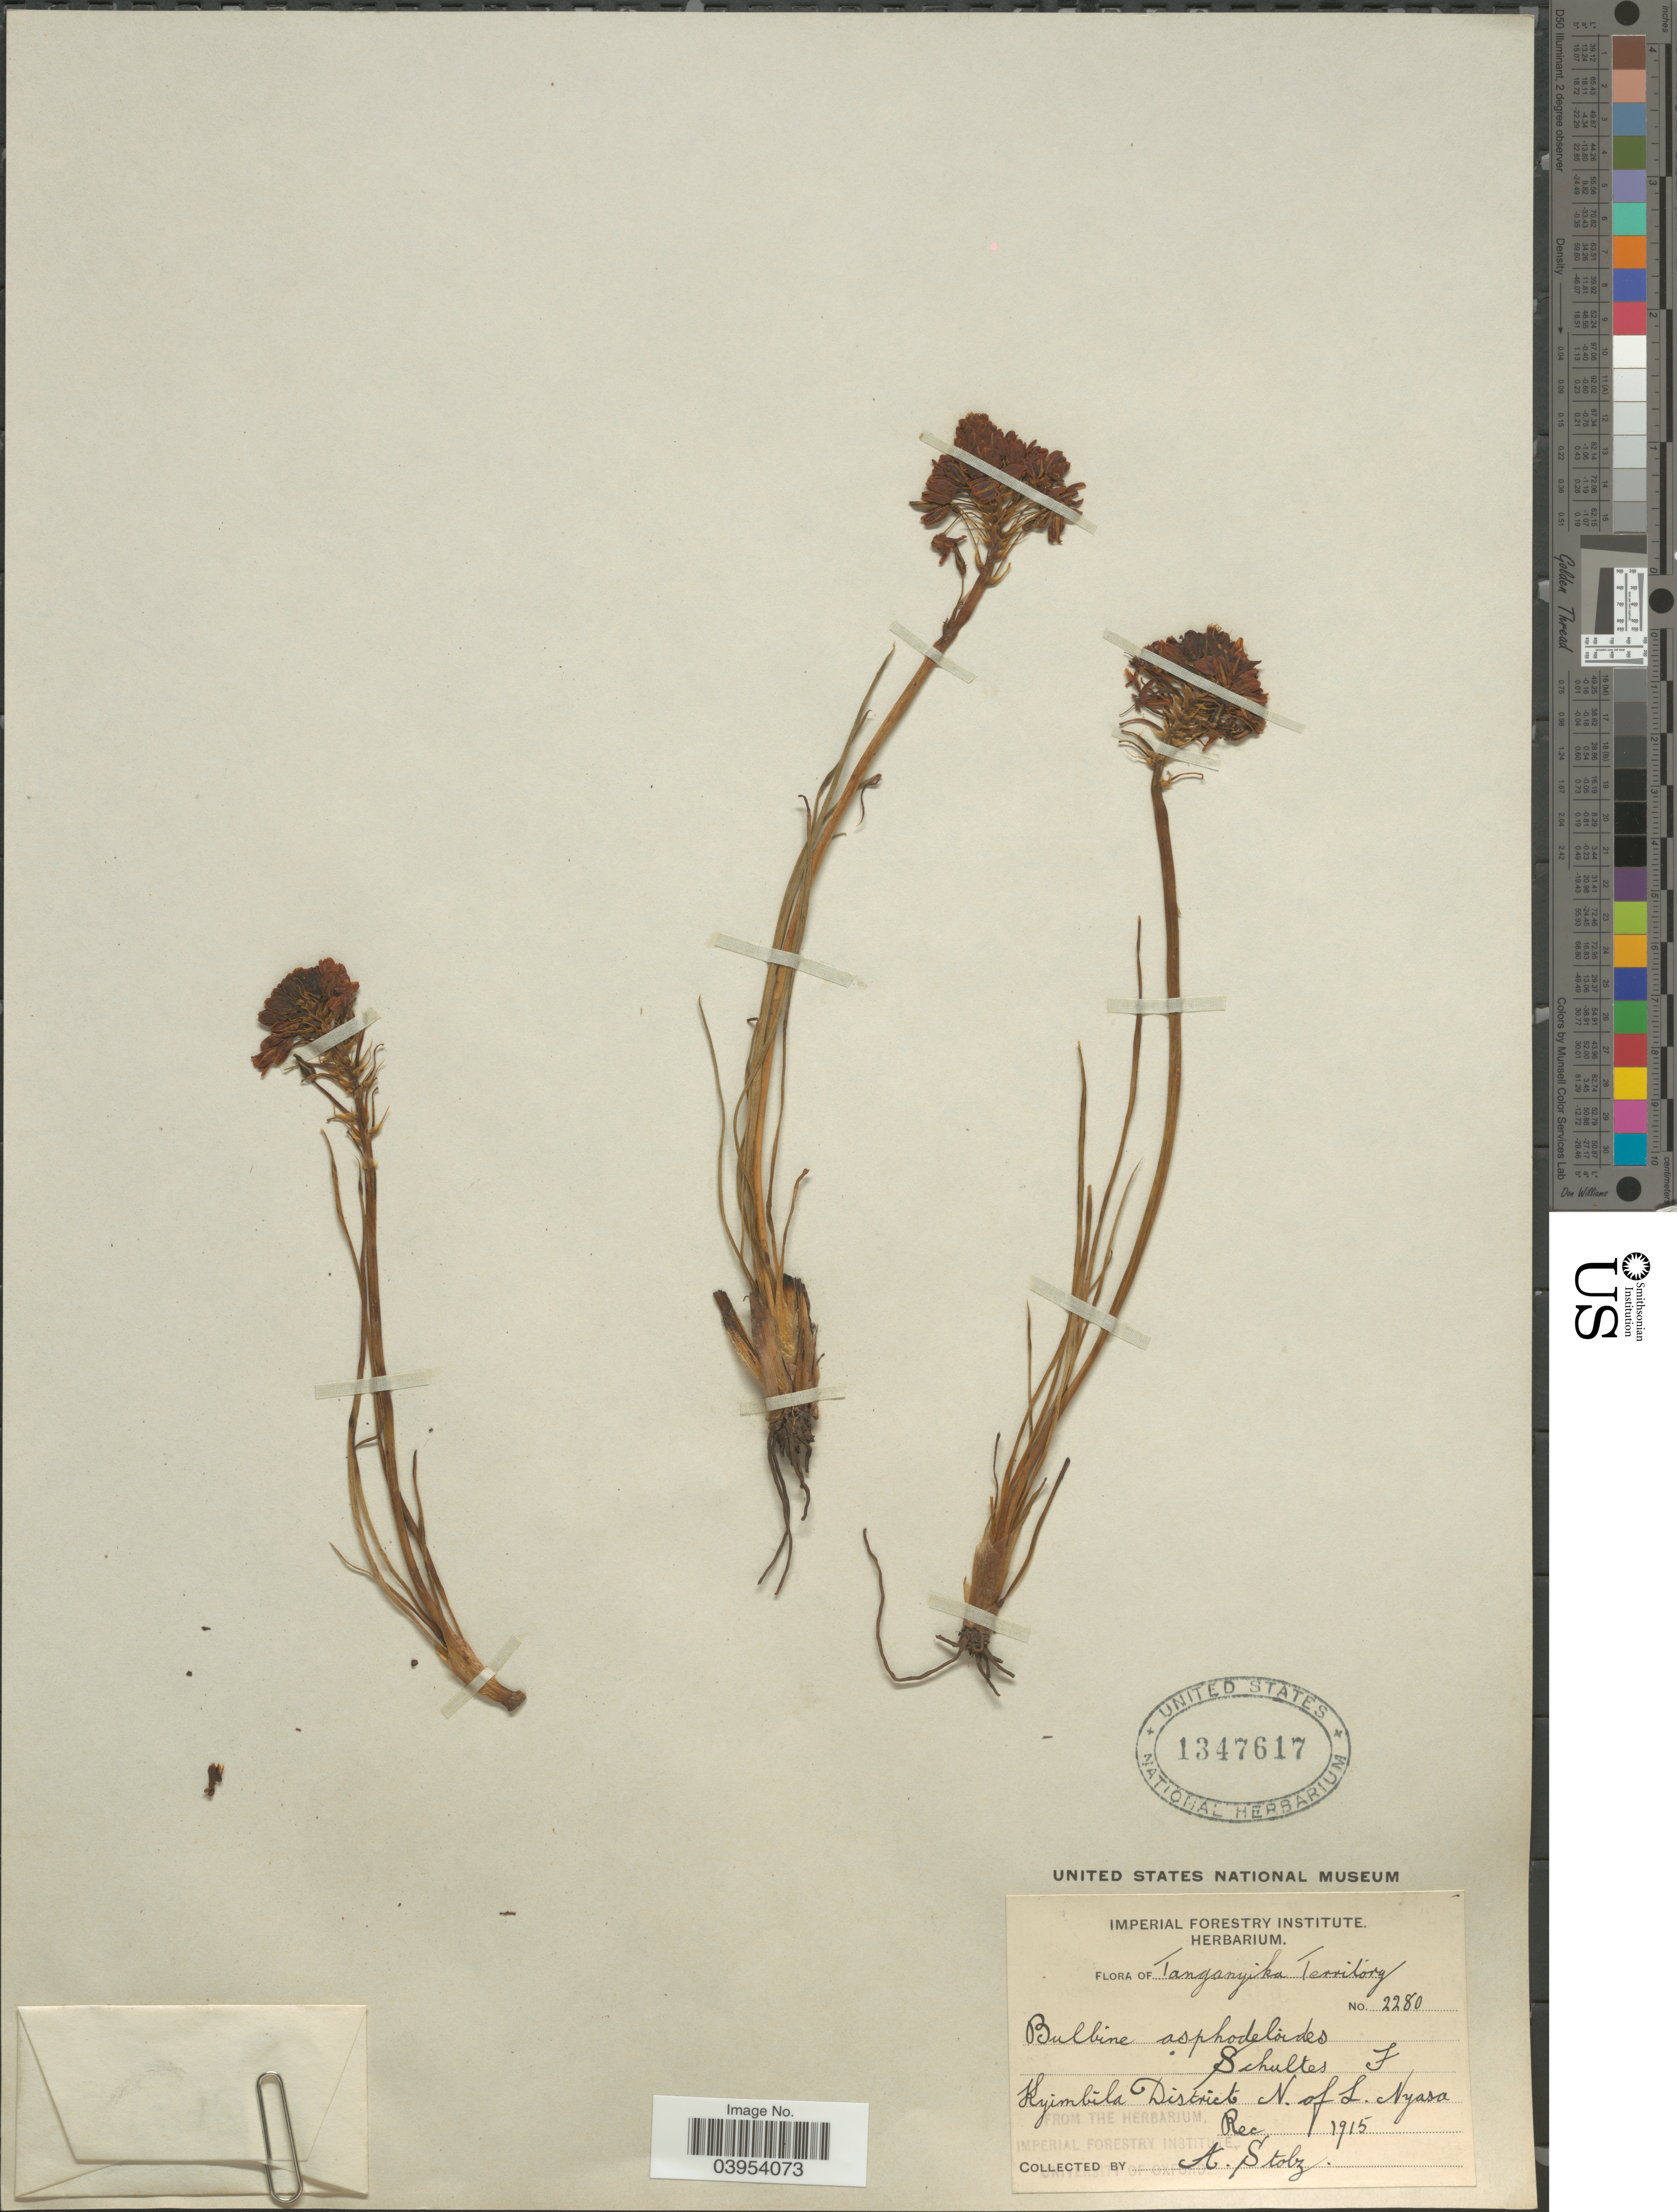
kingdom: Plantae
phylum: Tracheophyta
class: Liliopsida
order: Asparagales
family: Asphodelaceae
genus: Bulbine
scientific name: Bulbine asphodeloides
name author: (L.) Spreng.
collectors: A. Stolz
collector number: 2280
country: Tanzania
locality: Tanganyika Territory. Kyimbila District N. of L. Nyasa.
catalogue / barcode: US 1347617